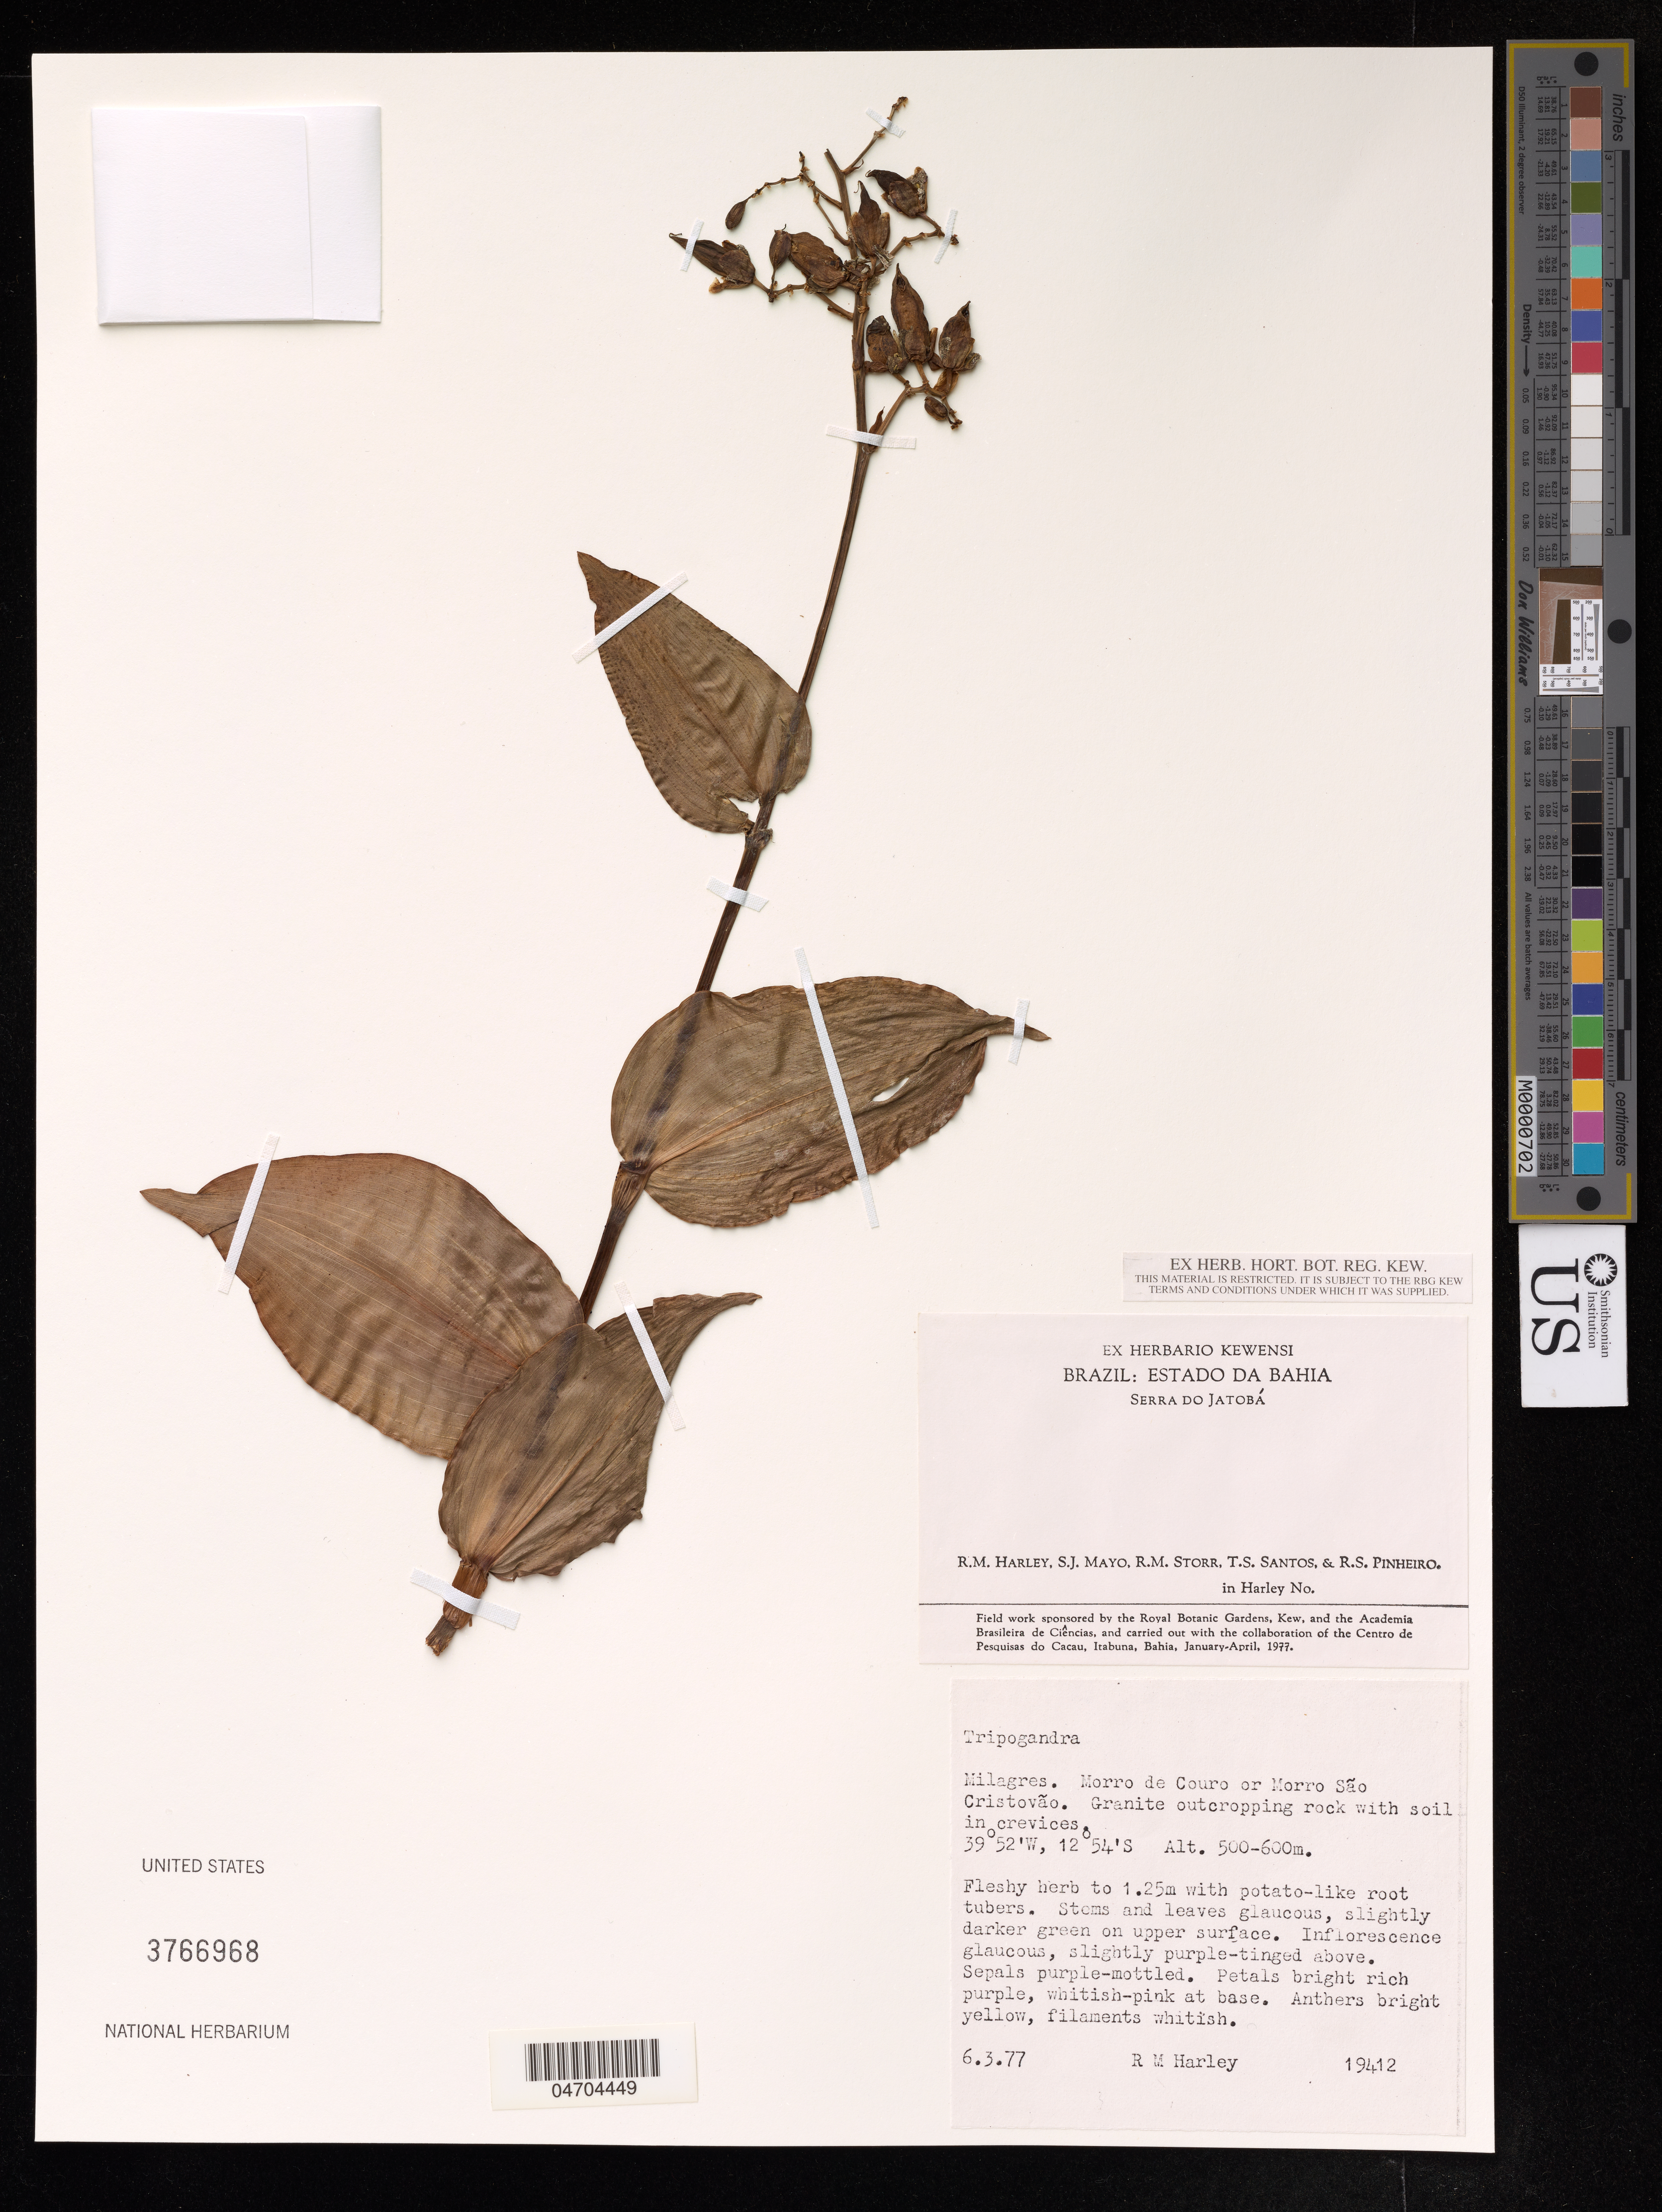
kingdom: Plantae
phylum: Tracheophyta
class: Liliopsida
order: Commelinales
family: Commelinaceae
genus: Tripogandra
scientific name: Tripogandra sp.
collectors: R. Harley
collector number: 19412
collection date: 1977-03-06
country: Brazil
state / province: Bahia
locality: Milagres. Morro de Couro or Morro Sao Cristovae.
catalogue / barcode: US 3766968